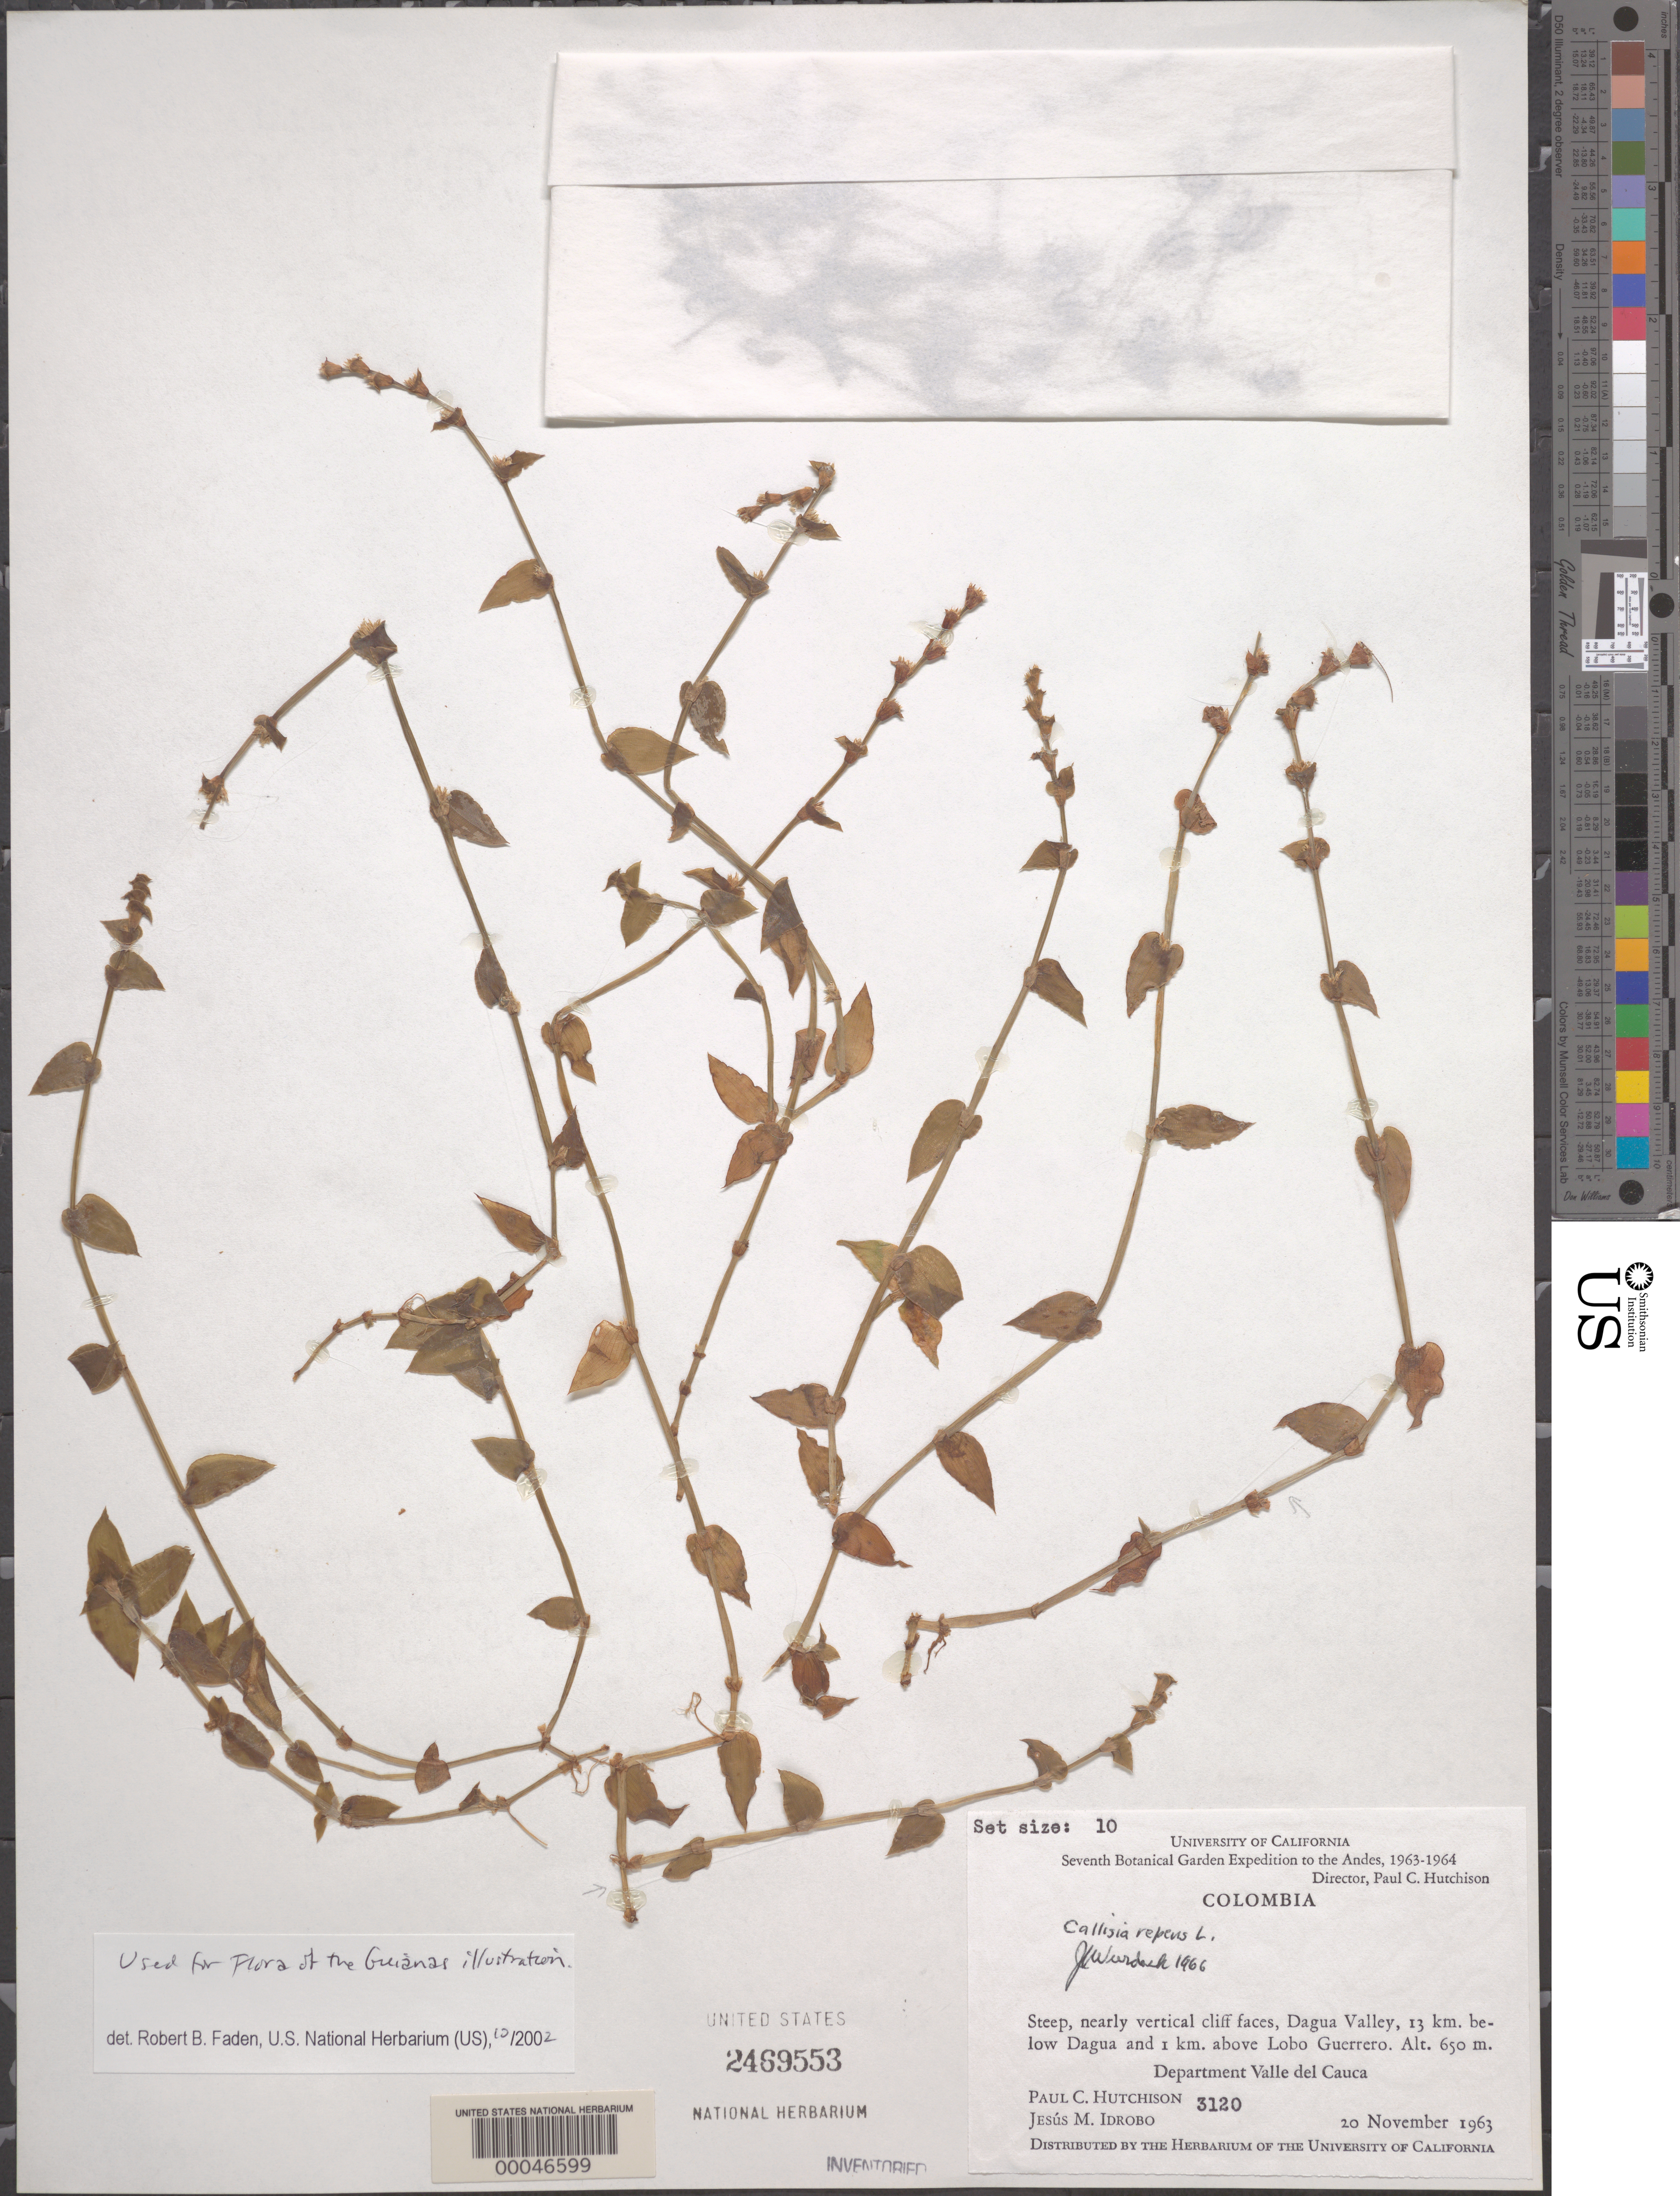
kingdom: Plantae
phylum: Tracheophyta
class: Liliopsida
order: Commelinales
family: Commelinaceae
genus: Callisia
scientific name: Callisia repens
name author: (Jacq.) L.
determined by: Wurdack, John J., (US), US (UNITED STATES)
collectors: P. C. Hutchison & J. M. Idrobo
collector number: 3120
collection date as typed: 20 Nov 1963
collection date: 1963-11-20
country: Colombia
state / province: Cauca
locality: Dagua Valley, above Lobo Guerrero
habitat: Steep, vertical cliff faces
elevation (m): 650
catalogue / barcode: US 2469553